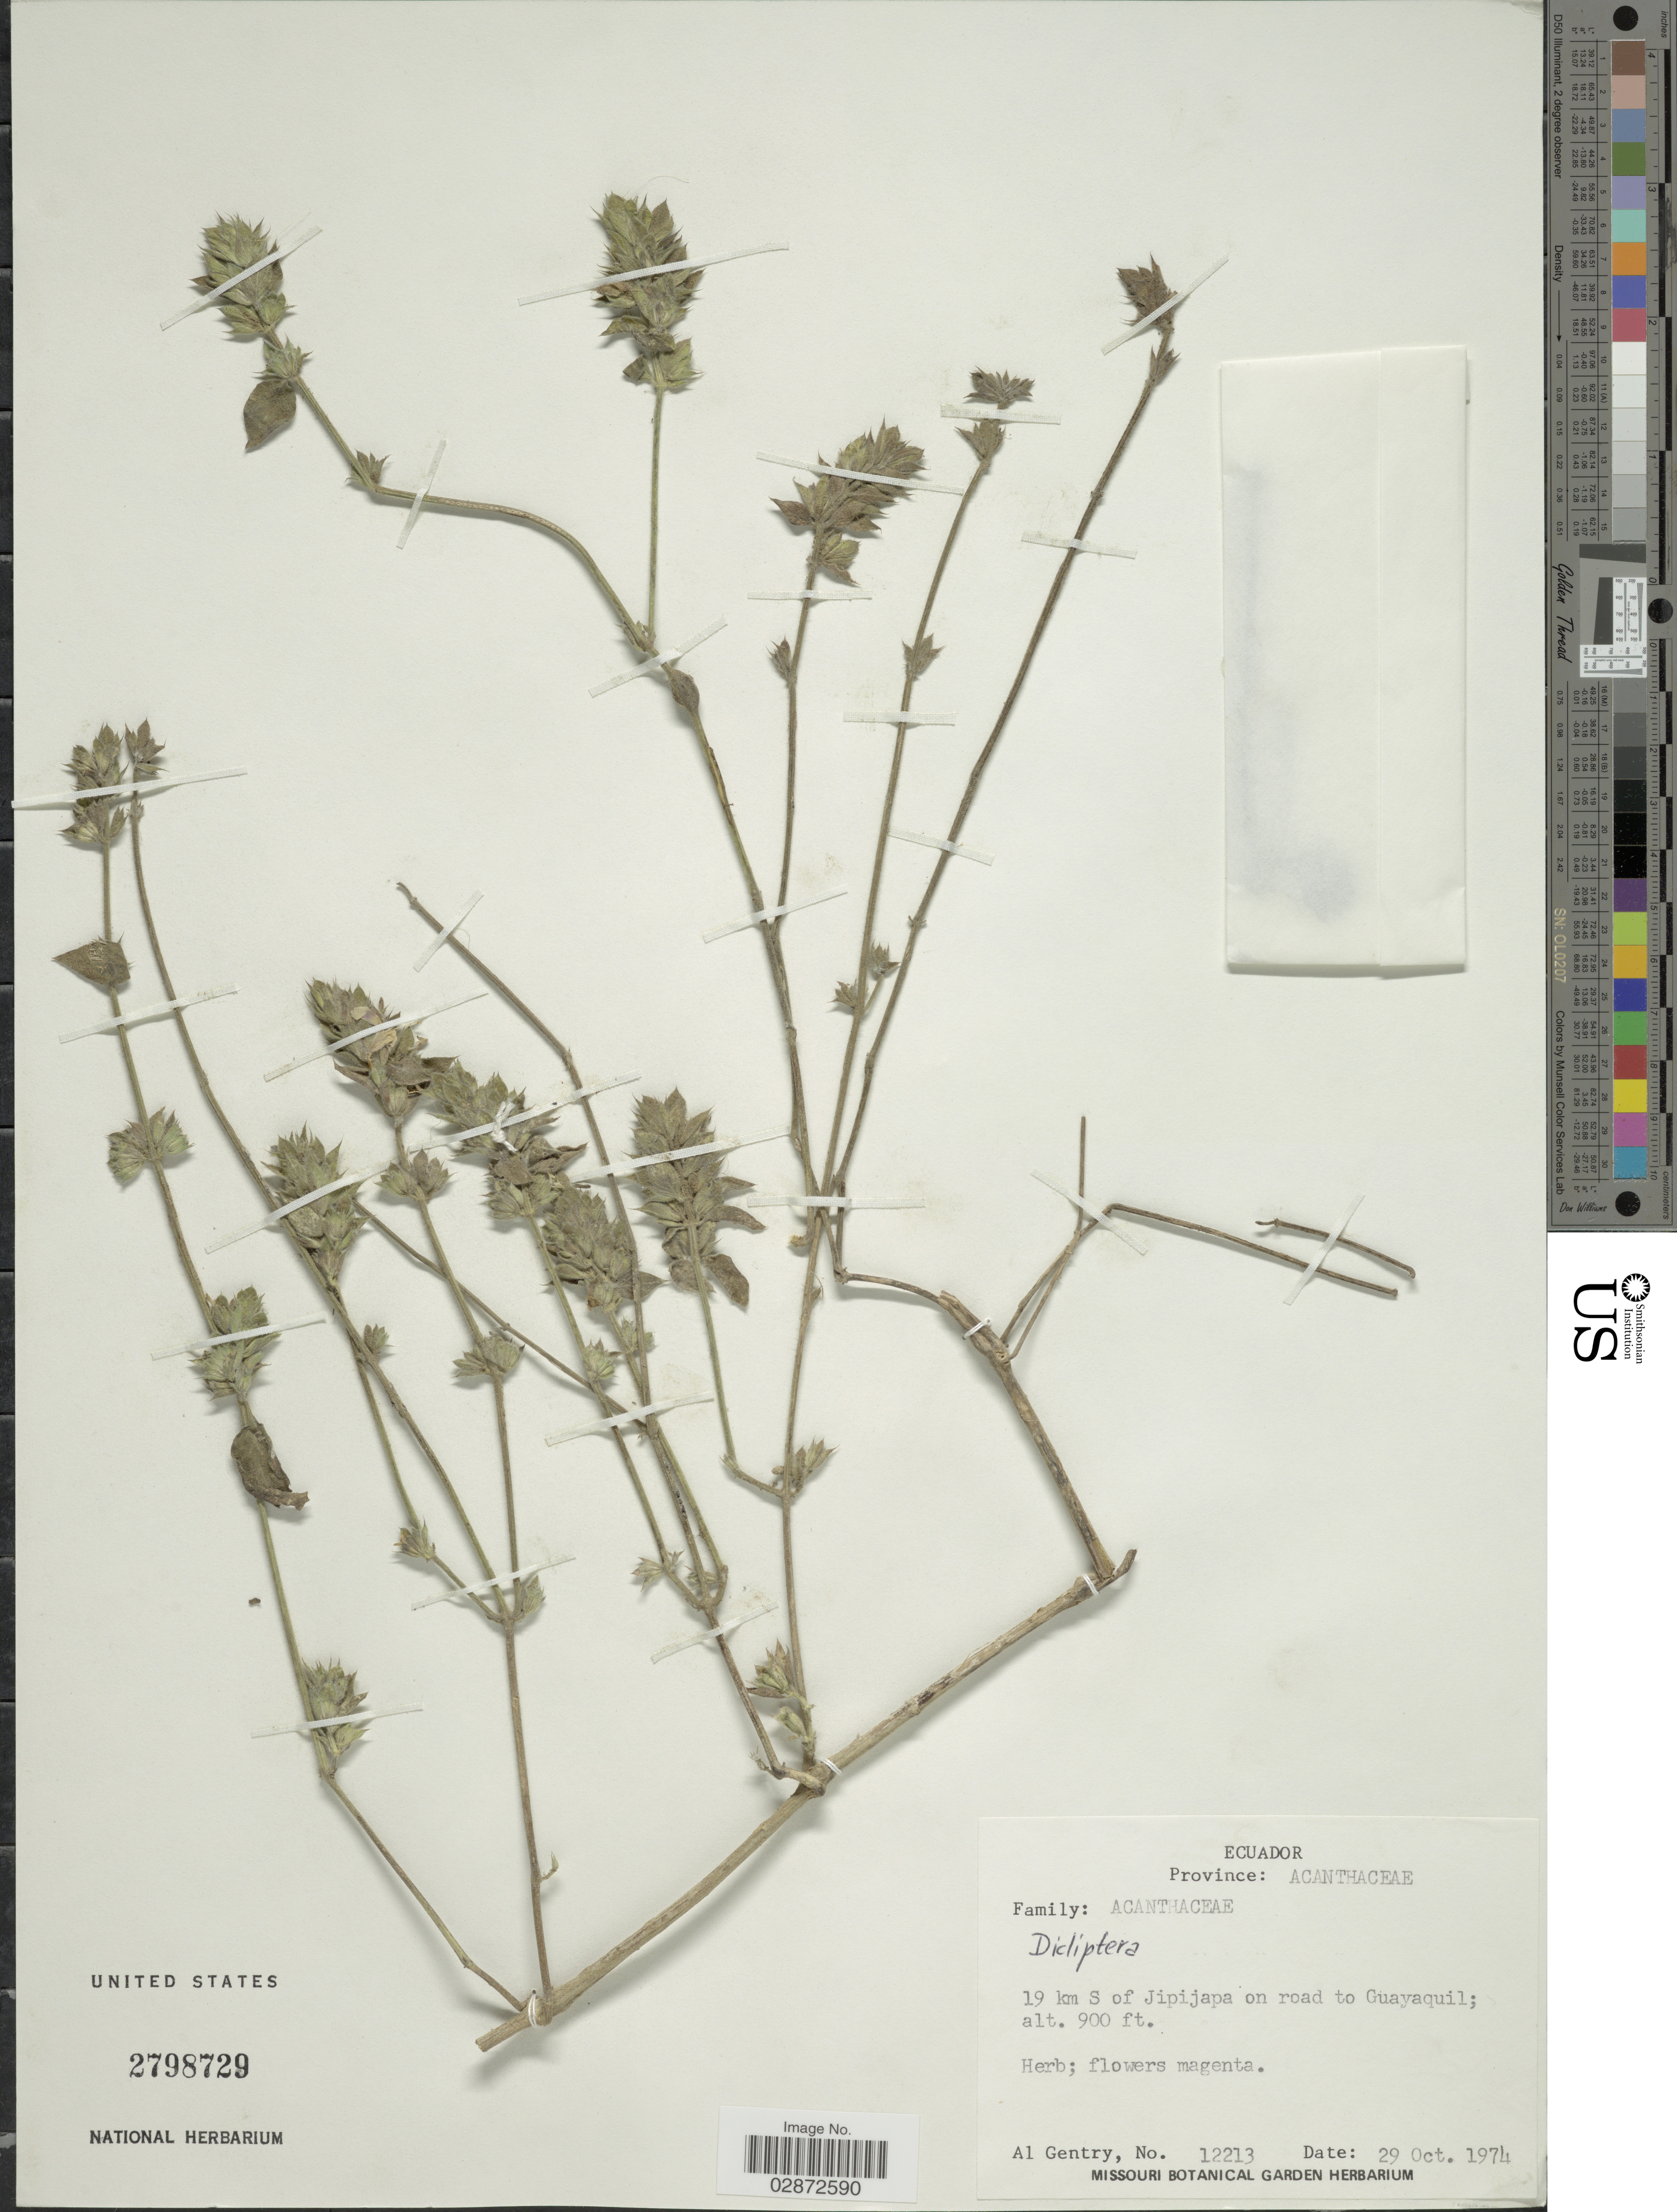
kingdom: Plantae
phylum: Tracheophyta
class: Magnoliopsida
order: Lamiales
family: Acanthaceae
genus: Dicliptera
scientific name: Dicliptera unguiculata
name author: Nees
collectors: A. H. Gentry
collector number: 12213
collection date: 1974-10-29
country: Ecuador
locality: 19 km S of Jipijapa on road to Guayaquil.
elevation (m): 274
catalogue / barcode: US 2798729